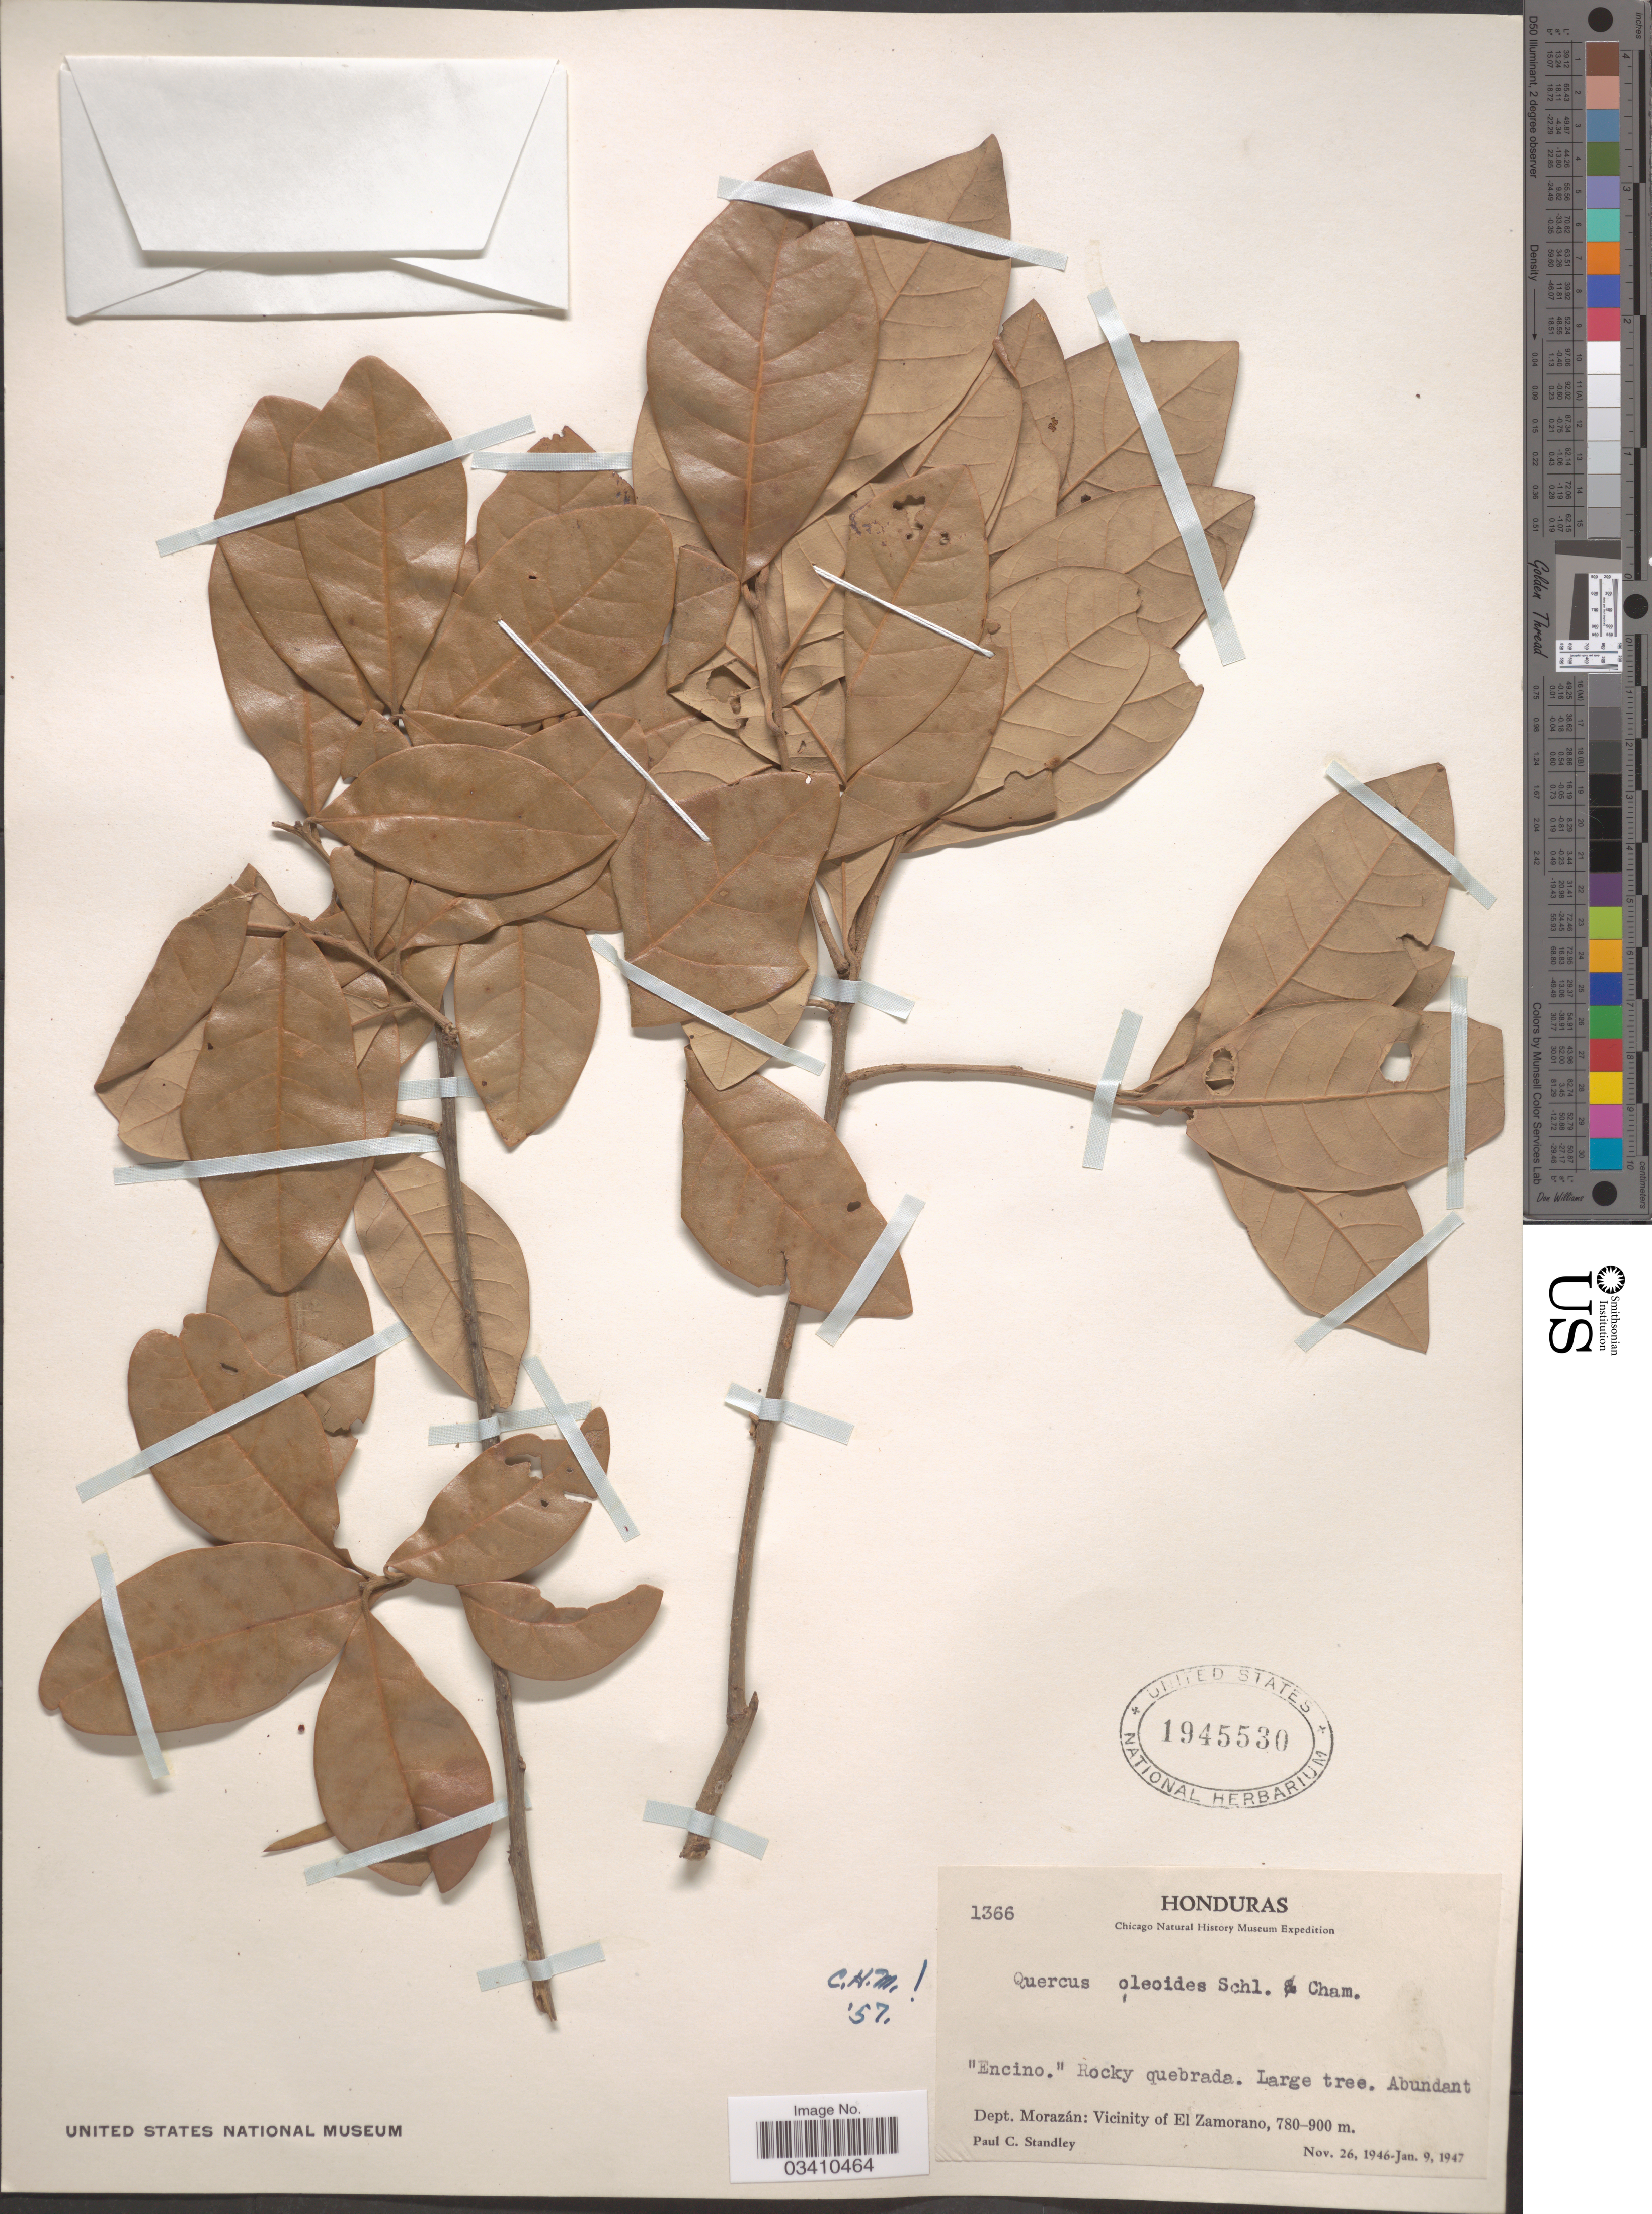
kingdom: Plantae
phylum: Tracheophyta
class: Magnoliopsida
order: Fagales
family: Fagaceae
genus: Quercus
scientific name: Quercus oleoides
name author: Schltdl. & Cham.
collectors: P. C. Standley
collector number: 1366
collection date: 1946-11-26/1947-01-09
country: Honduras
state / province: Fco. Morazán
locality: Dept. Morazán: Vicinity of El Zamorano.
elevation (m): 780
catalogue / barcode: US 1945530